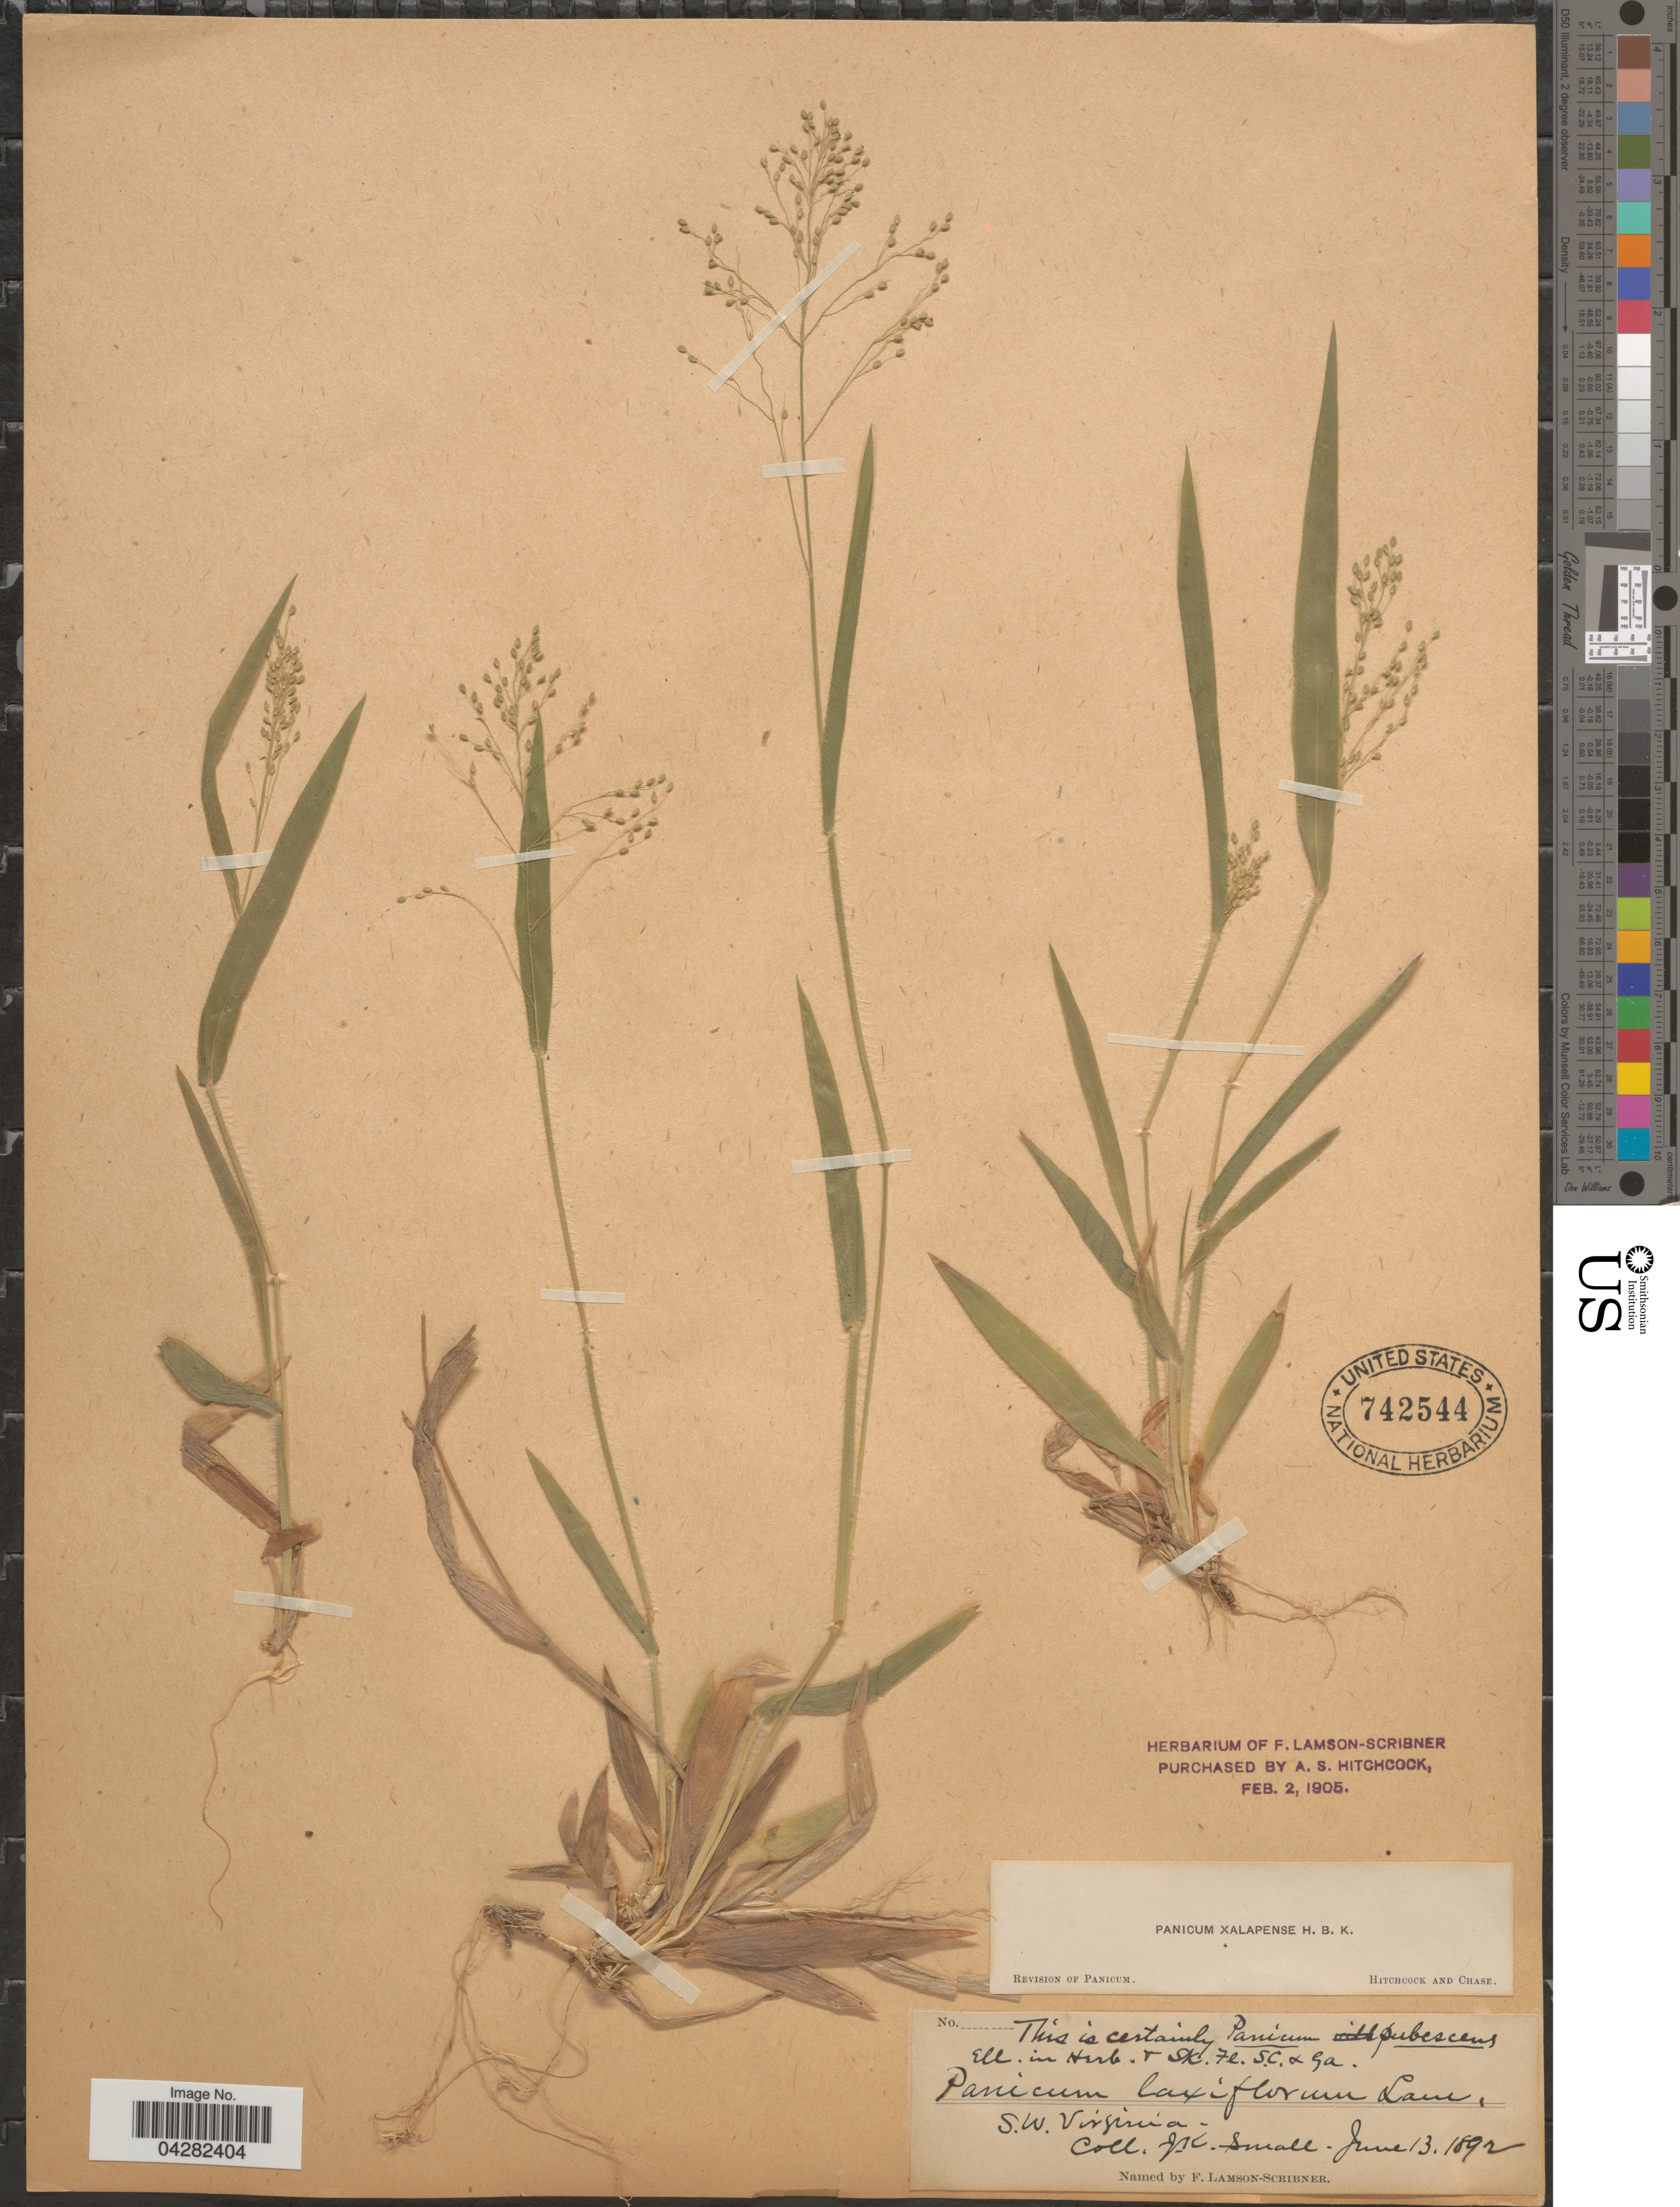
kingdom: Plantae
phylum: Tracheophyta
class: Liliopsida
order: Poales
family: Poaceae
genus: Dichanthelium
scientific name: Dichanthelium laxiflorum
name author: (Lam.) Gould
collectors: J. K. Small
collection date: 1892-06-13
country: United States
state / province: Virginia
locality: S. W. Virginia.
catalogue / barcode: US 742544